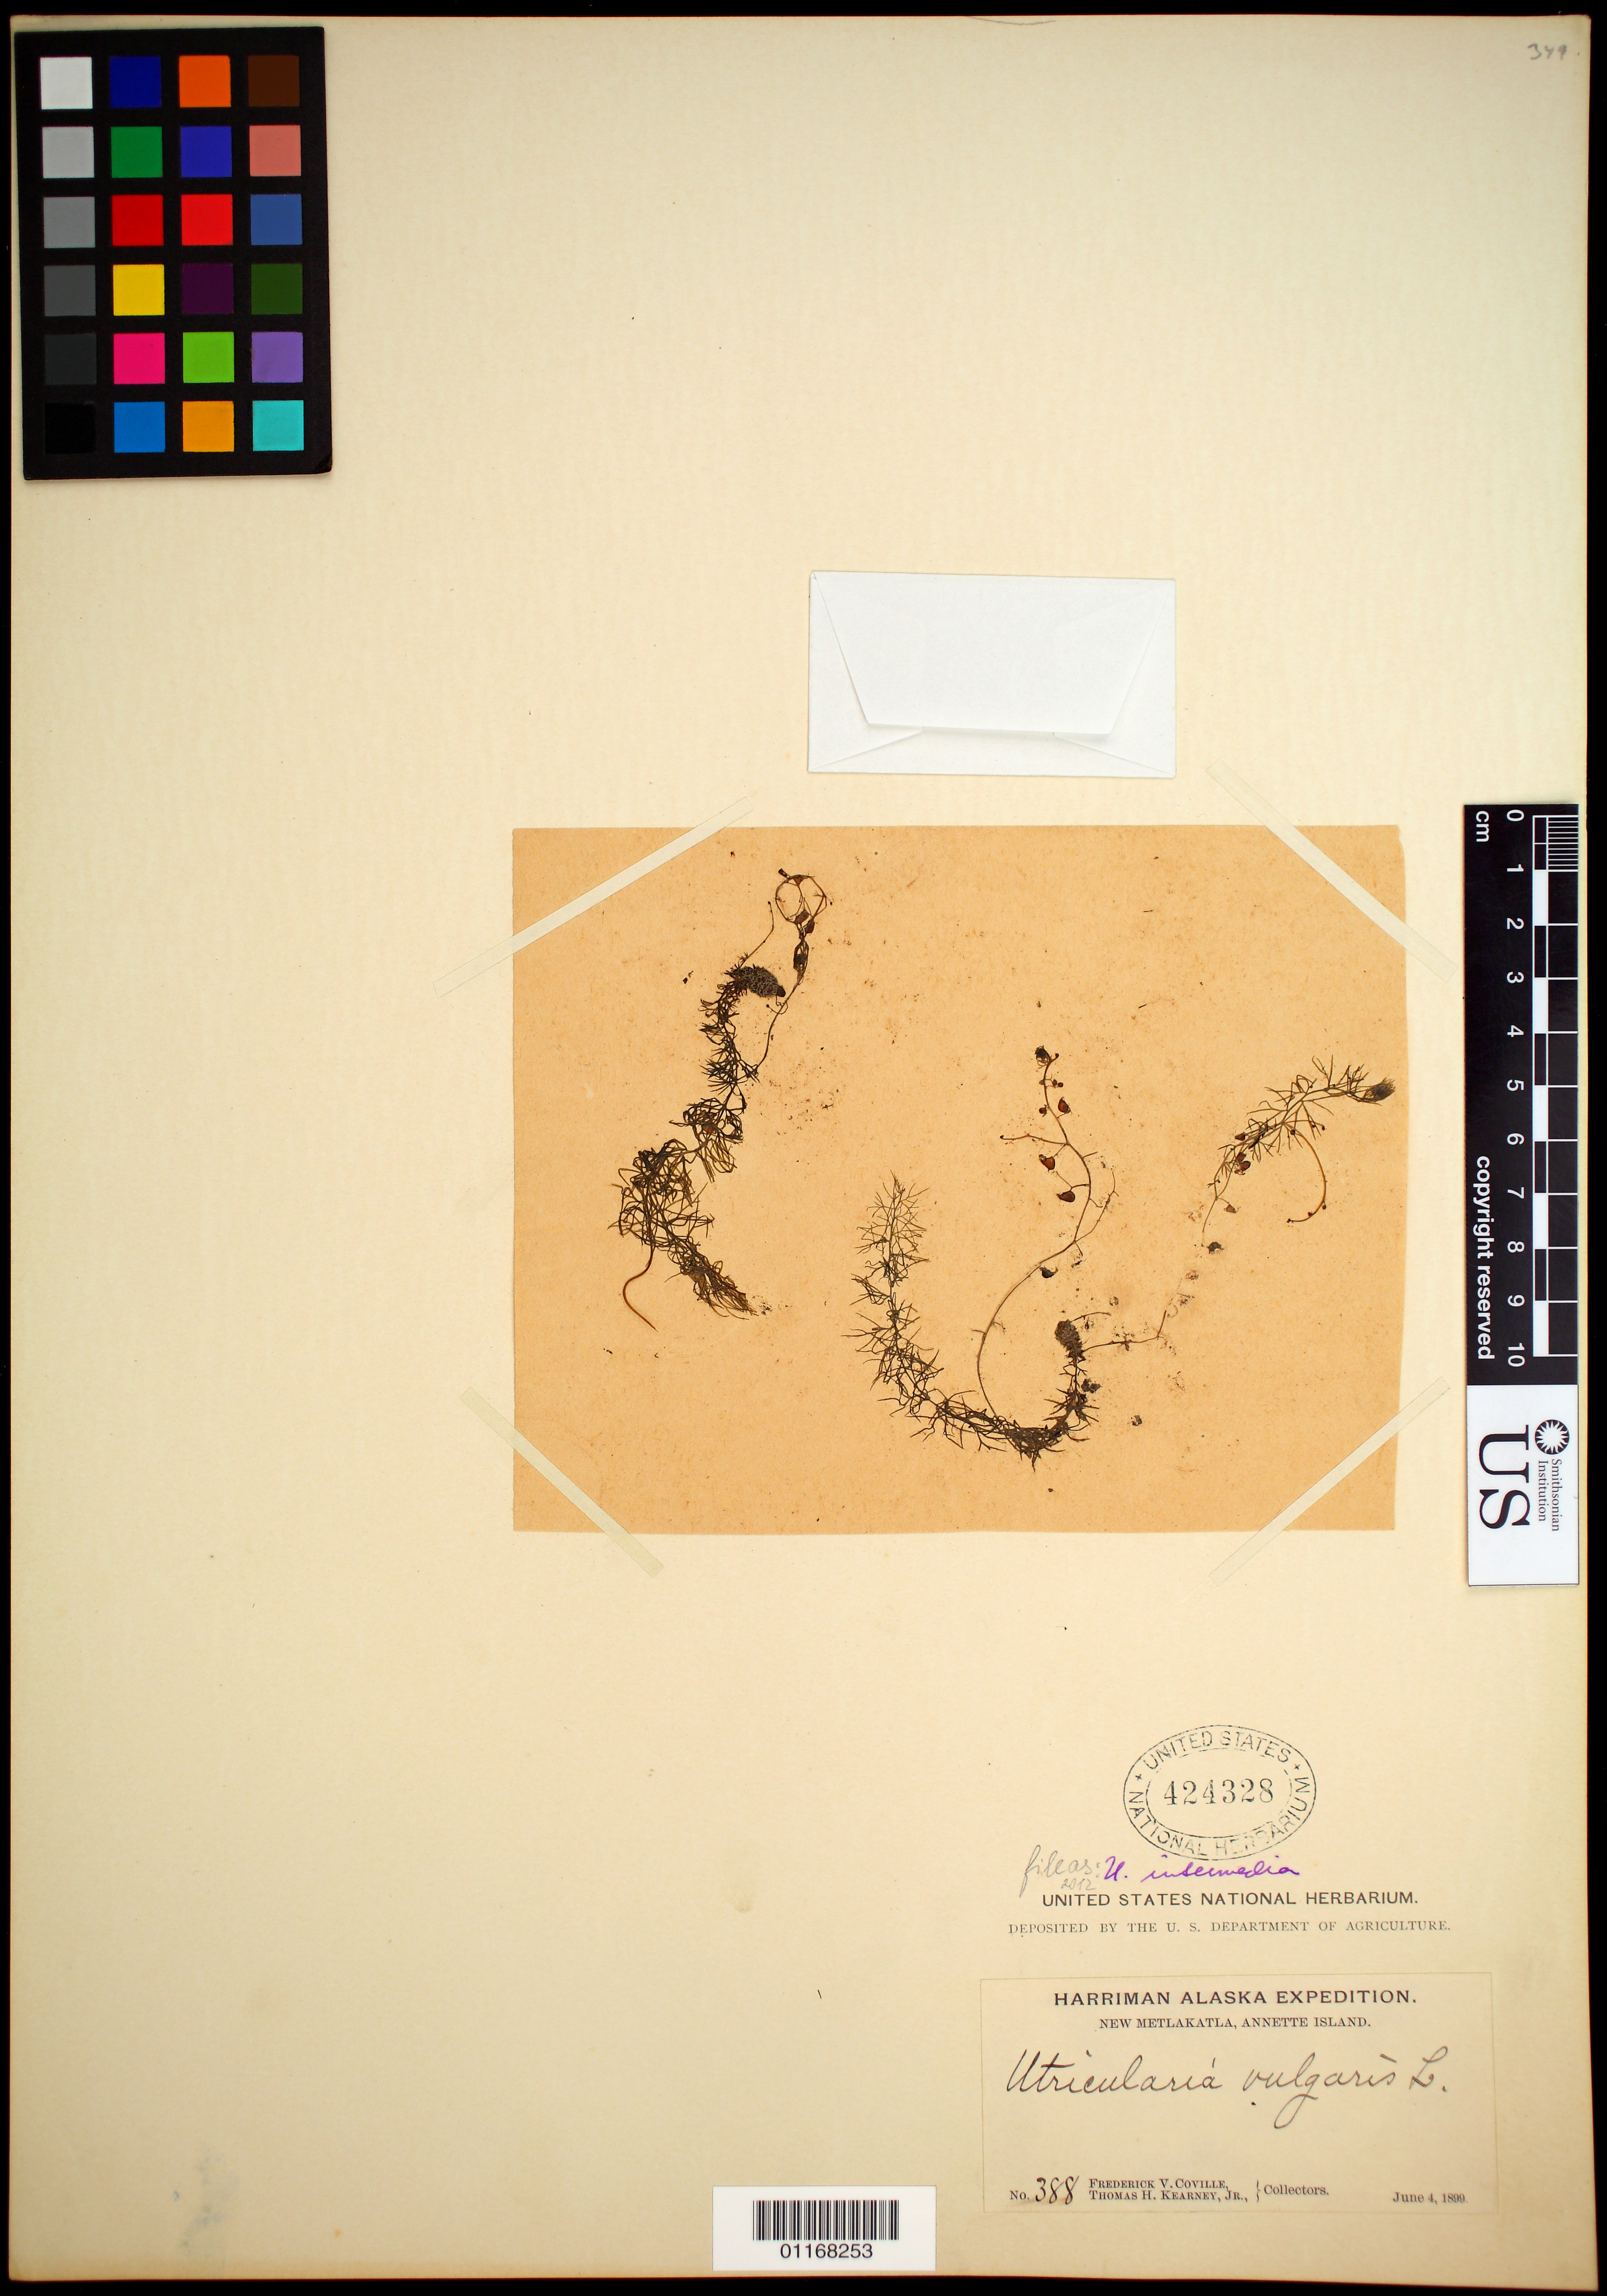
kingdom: Plantae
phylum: Tracheophyta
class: Magnoliopsida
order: Lamiales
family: Lentibulariaceae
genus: Utricularia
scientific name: Utricularia intermedia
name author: Hayne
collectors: F. V. Coville & T. H. Kearney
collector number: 388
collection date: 1899-06-04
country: United States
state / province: Alaska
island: Annette Island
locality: New Metlakatla, Annette Island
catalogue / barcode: US 424328